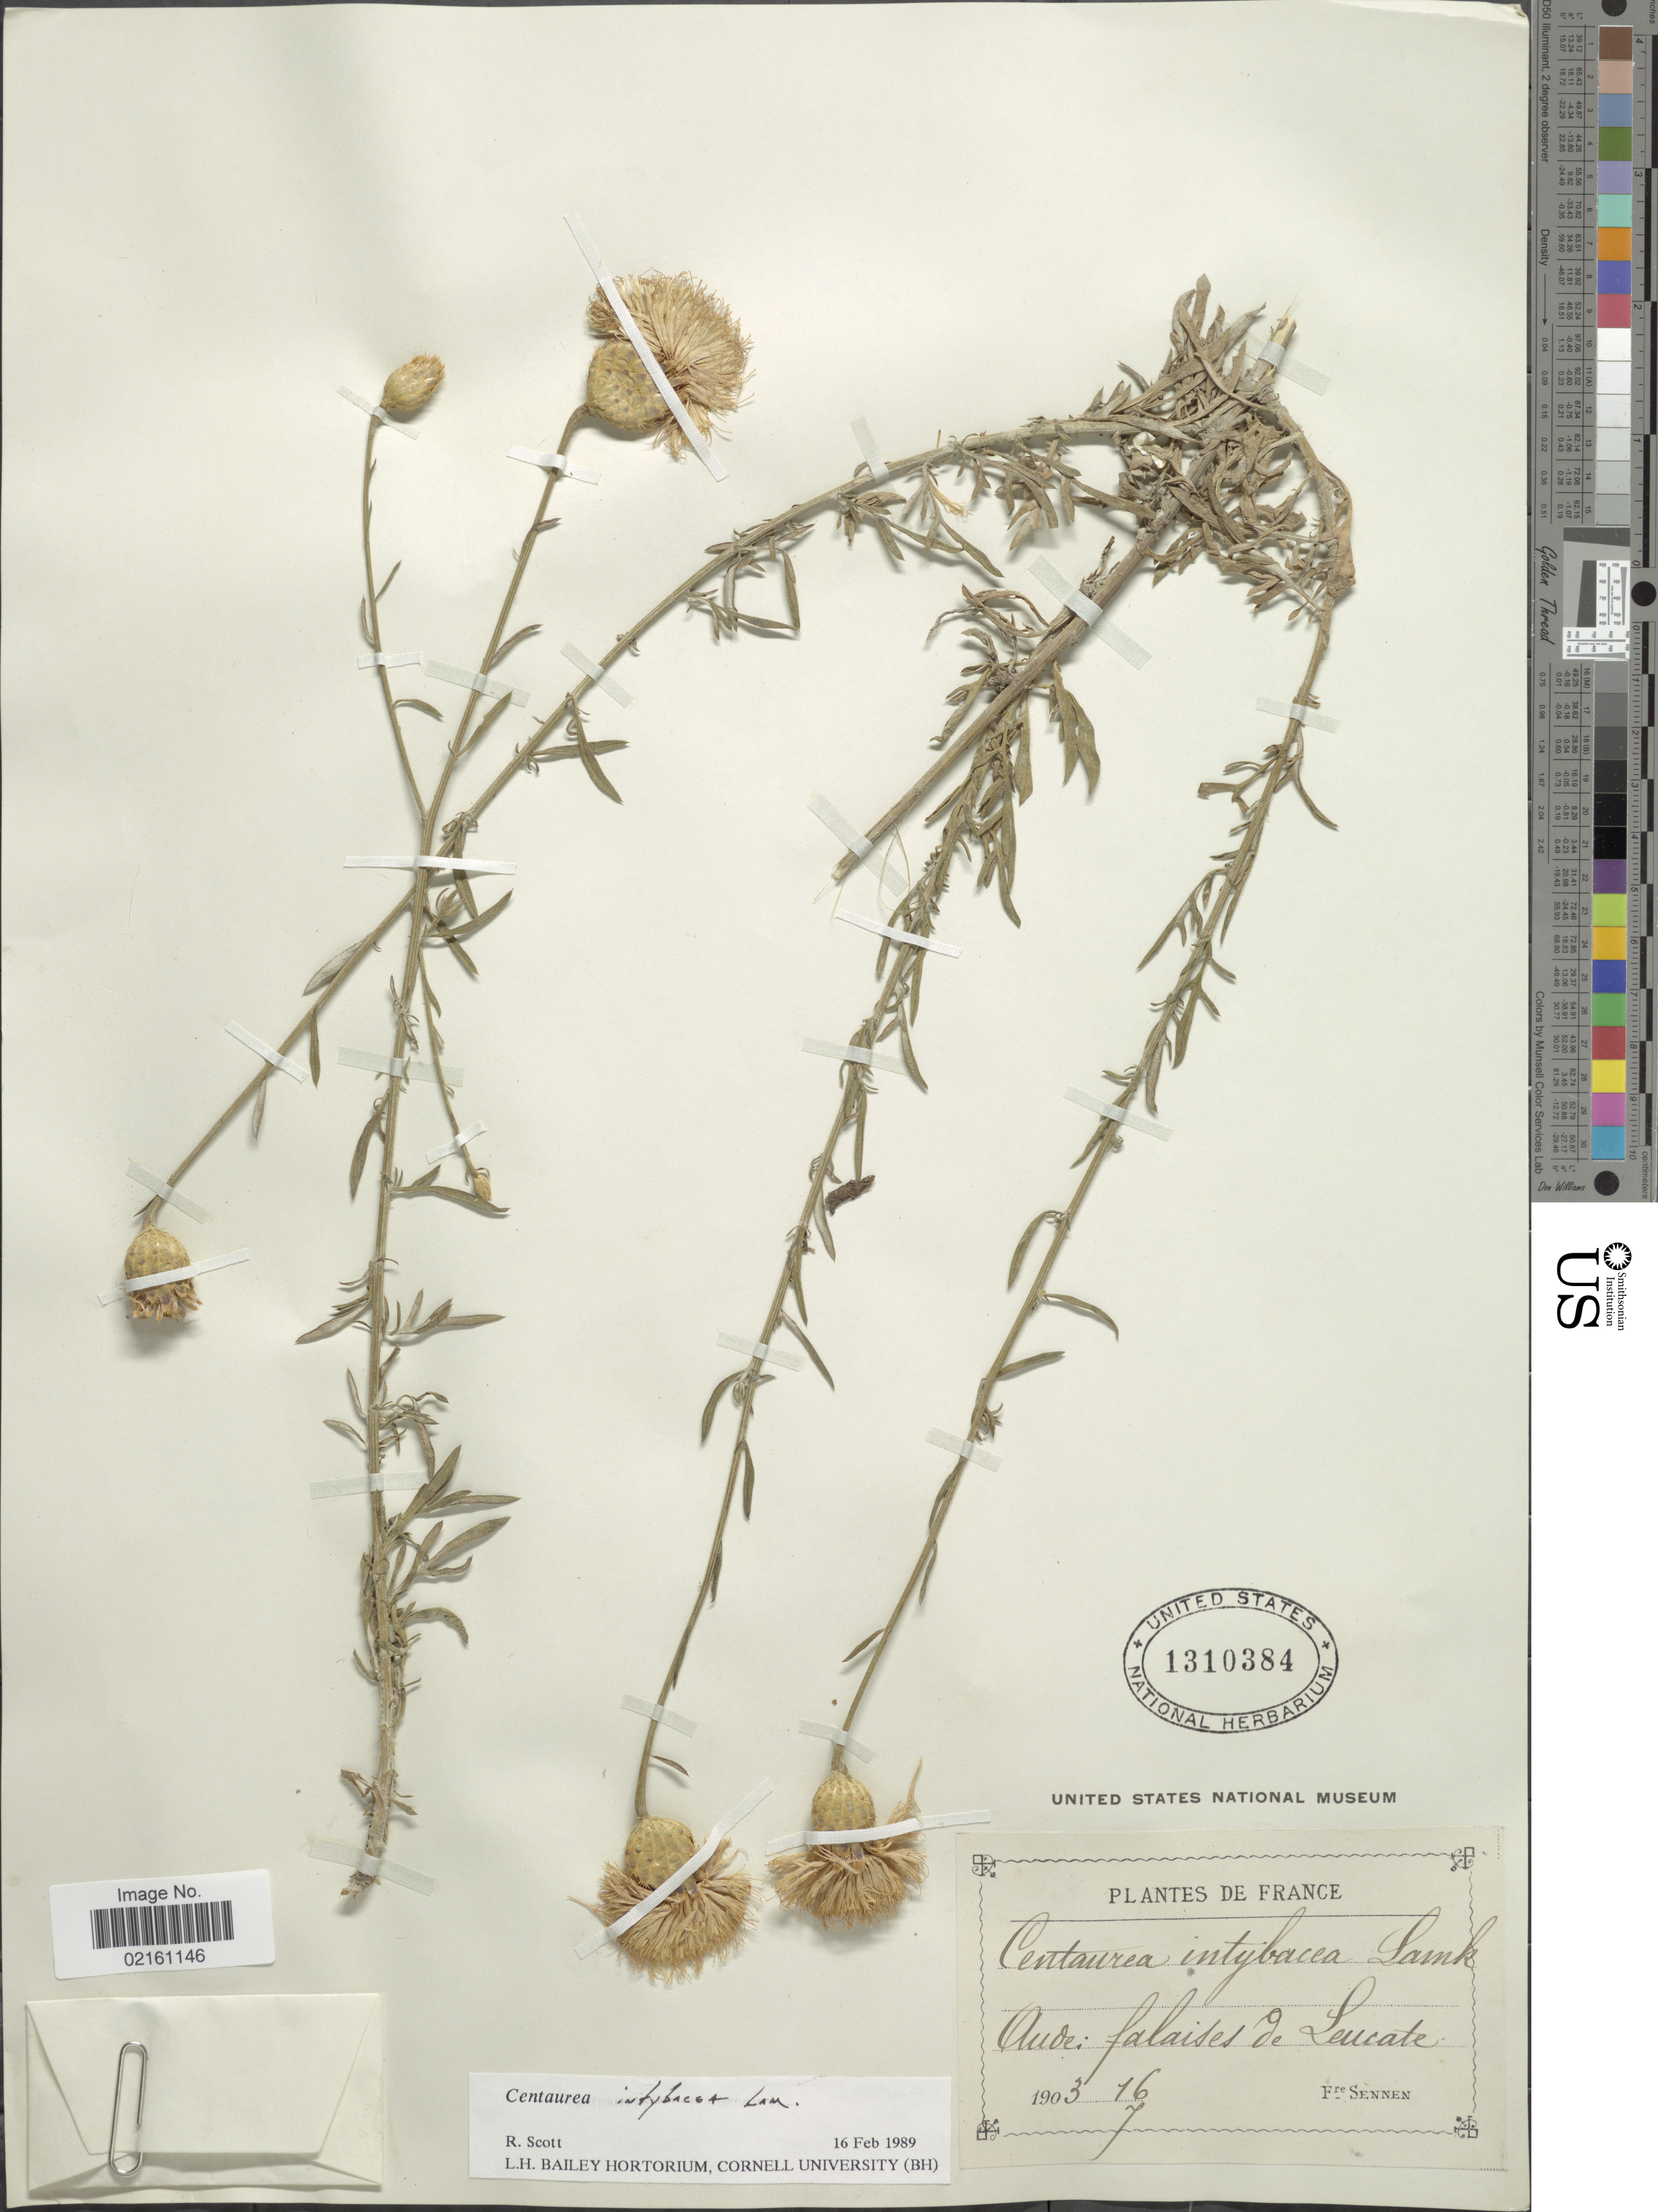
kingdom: Plantae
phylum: Tracheophyta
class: Magnoliopsida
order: Asterales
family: Asteraceae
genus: Cheirolophus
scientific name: Cheirolophus intybaceus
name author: (Lam.) Dostál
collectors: E. Sennen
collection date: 1903-07-16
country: France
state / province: Occitanie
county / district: Aude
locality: Aude, falaises de Leucate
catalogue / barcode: US 1310384